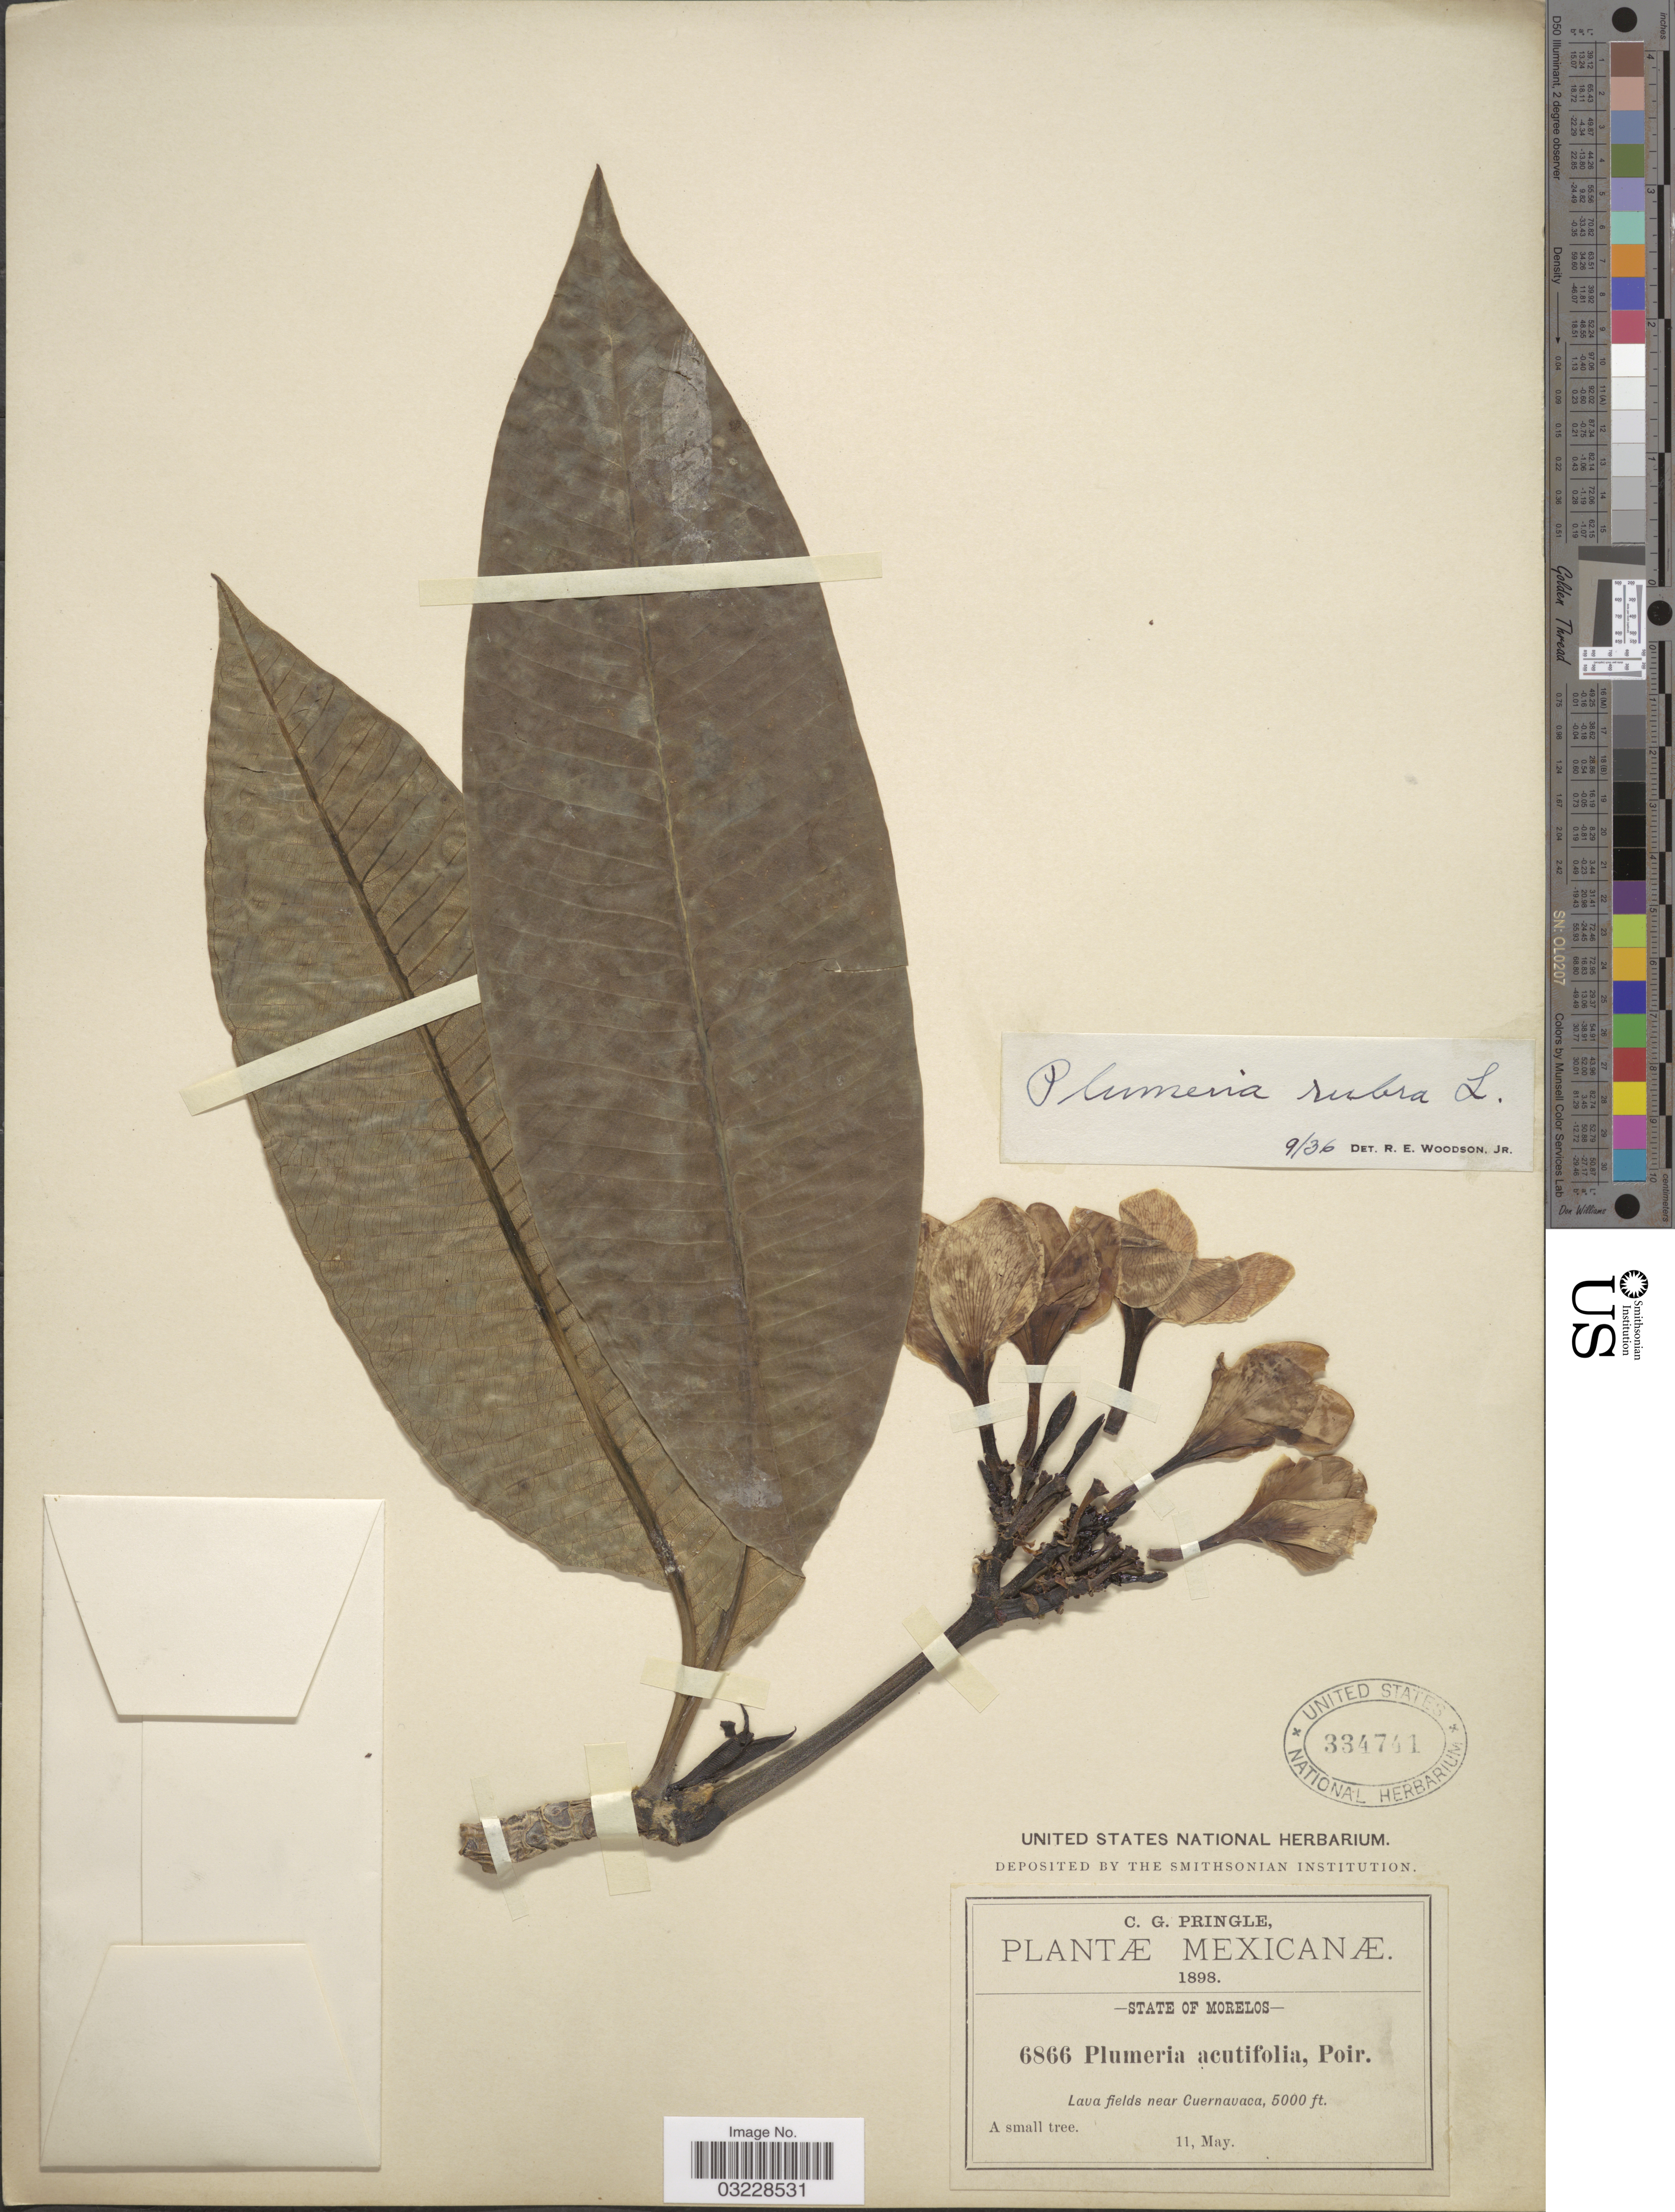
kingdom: Plantae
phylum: Tracheophyta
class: Magnoliopsida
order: Gentianales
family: Apocynaceae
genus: Plumeria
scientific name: Plumeria rubra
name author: L.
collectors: C. G. Pringle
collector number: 6866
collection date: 1898-05-11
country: Mexico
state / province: Morelos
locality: Lava fields near Cuernavaca.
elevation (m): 1524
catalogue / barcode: US 334741